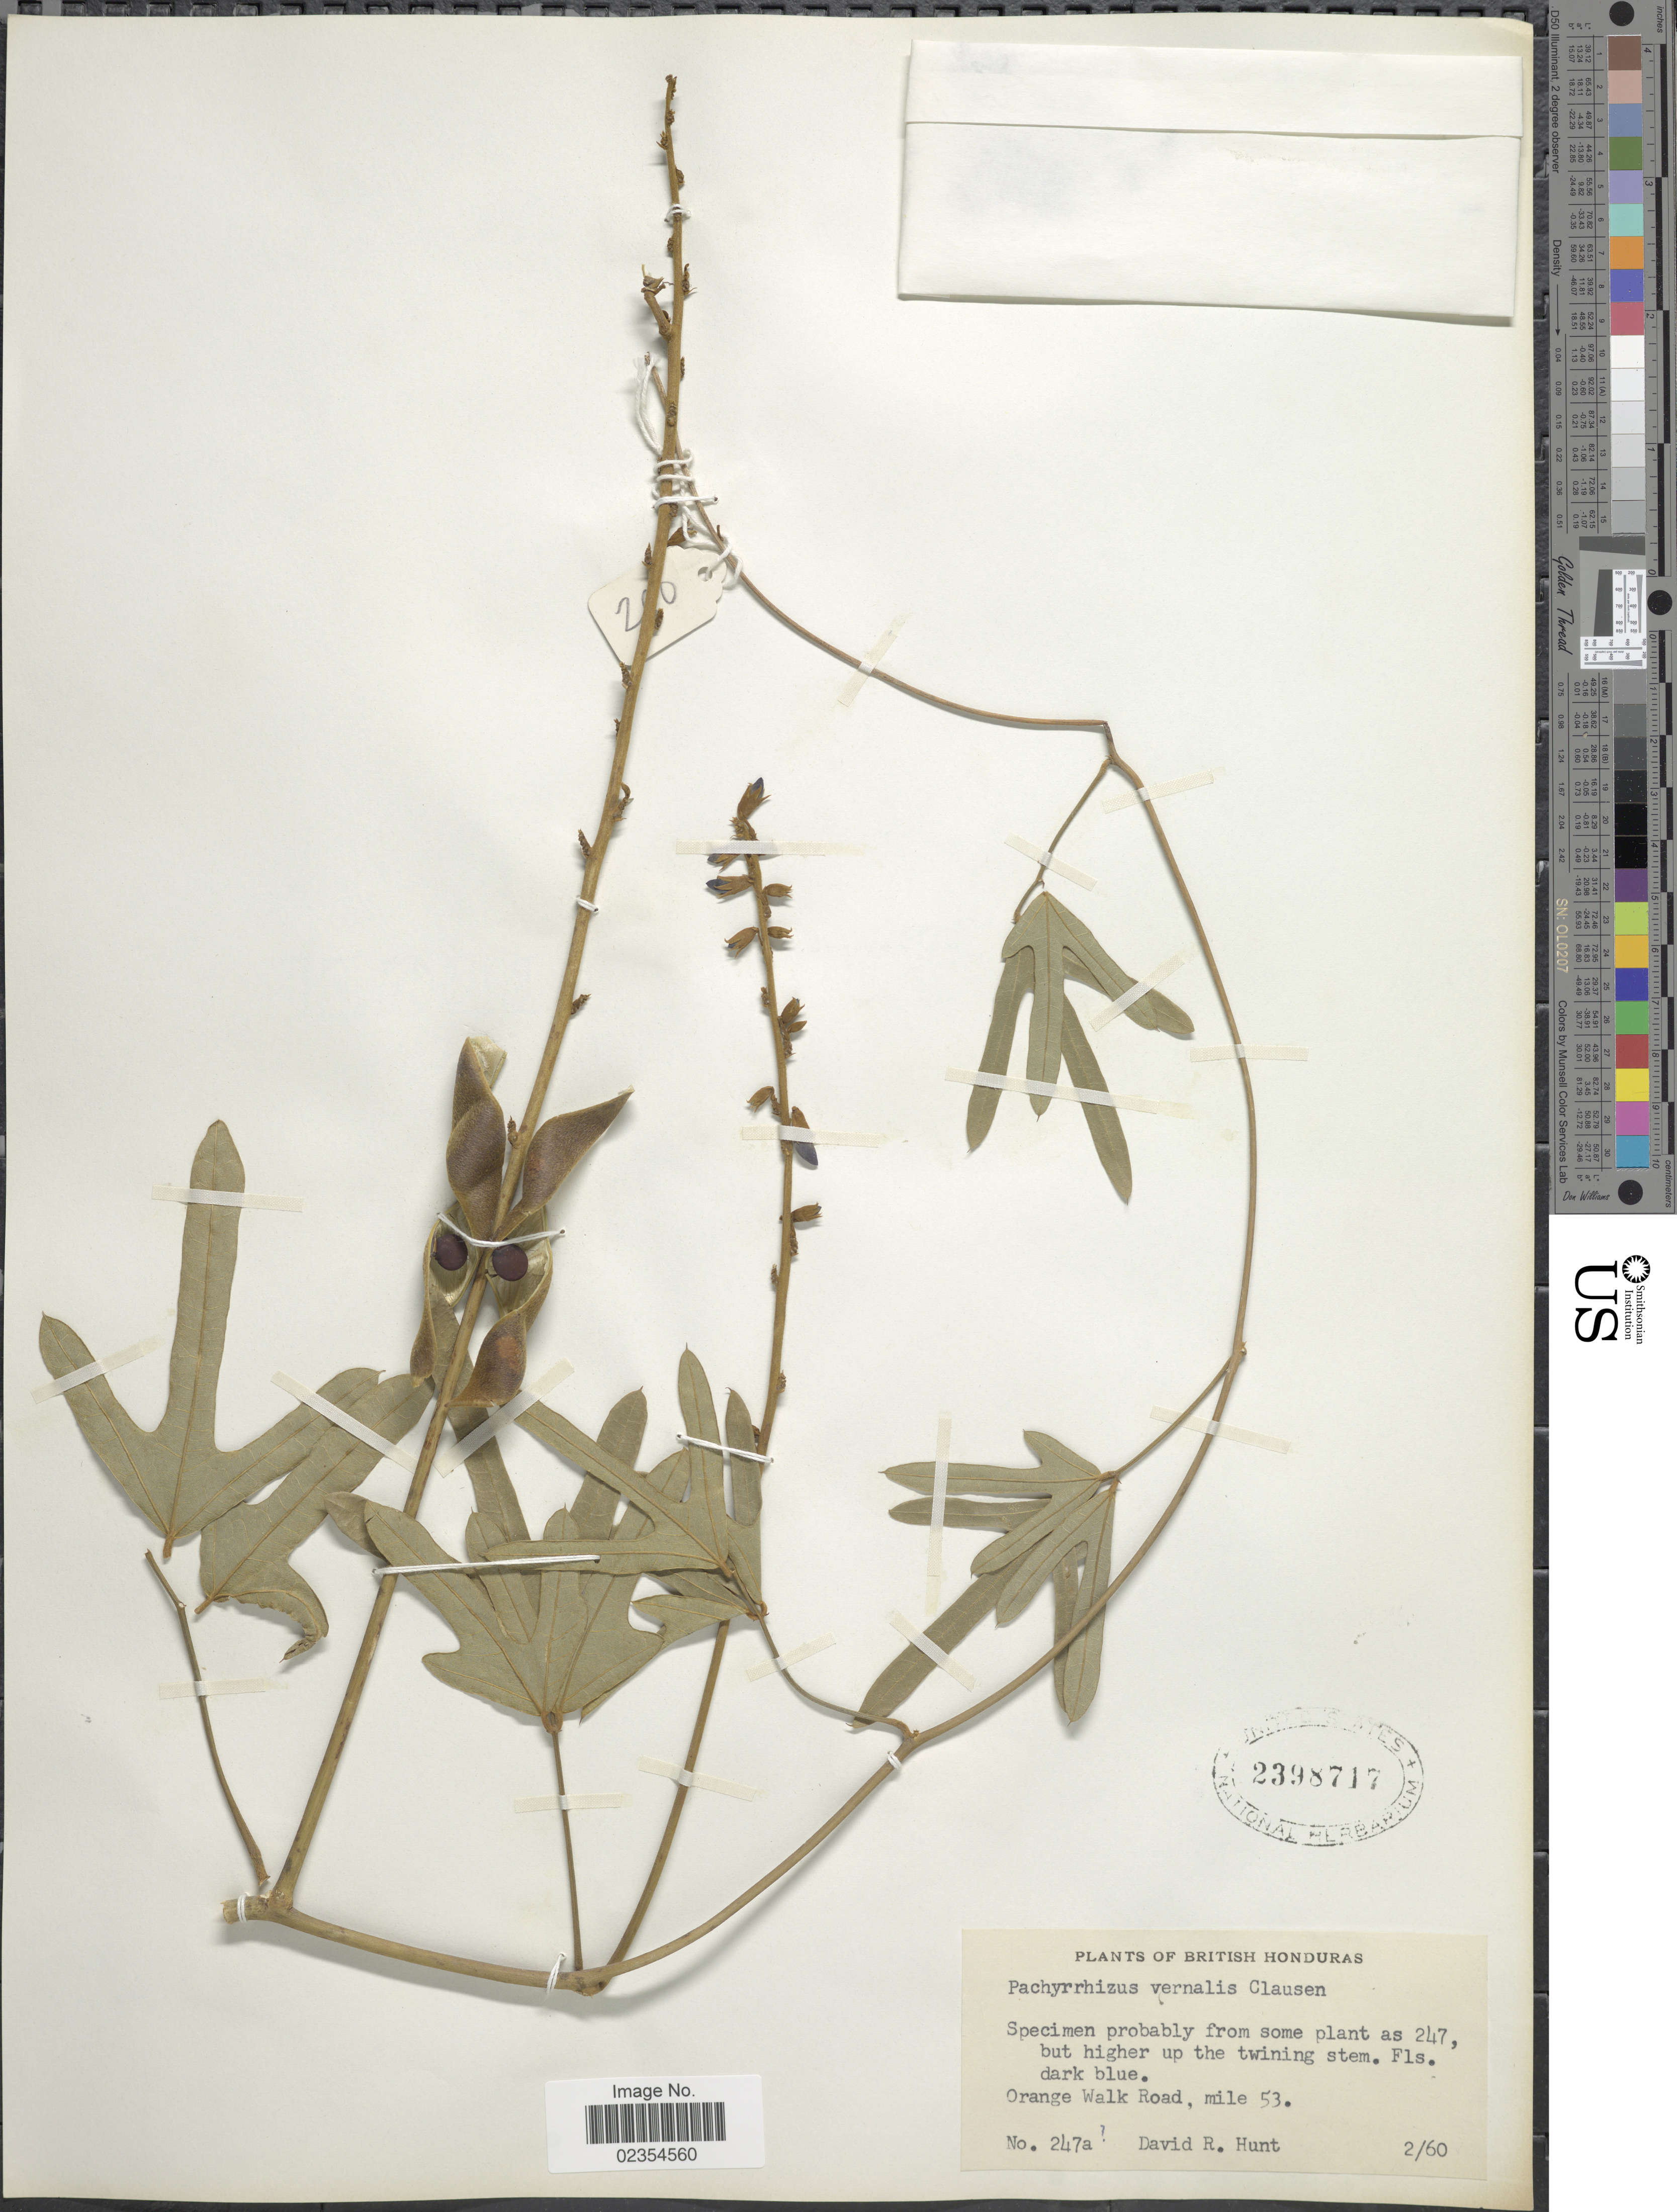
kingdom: Plantae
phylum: Tracheophyta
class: Magnoliopsida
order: Fabales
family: Fabaceae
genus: Pachyrhizus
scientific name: Pachyrhizus vernalis var. typicus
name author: R.T. Clausen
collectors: D. R. Hunt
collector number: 247a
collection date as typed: Transcribed d/m/y: /2/60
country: Belize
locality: British Honduras, Orange Walk Road, mile 53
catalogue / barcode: US 2398717